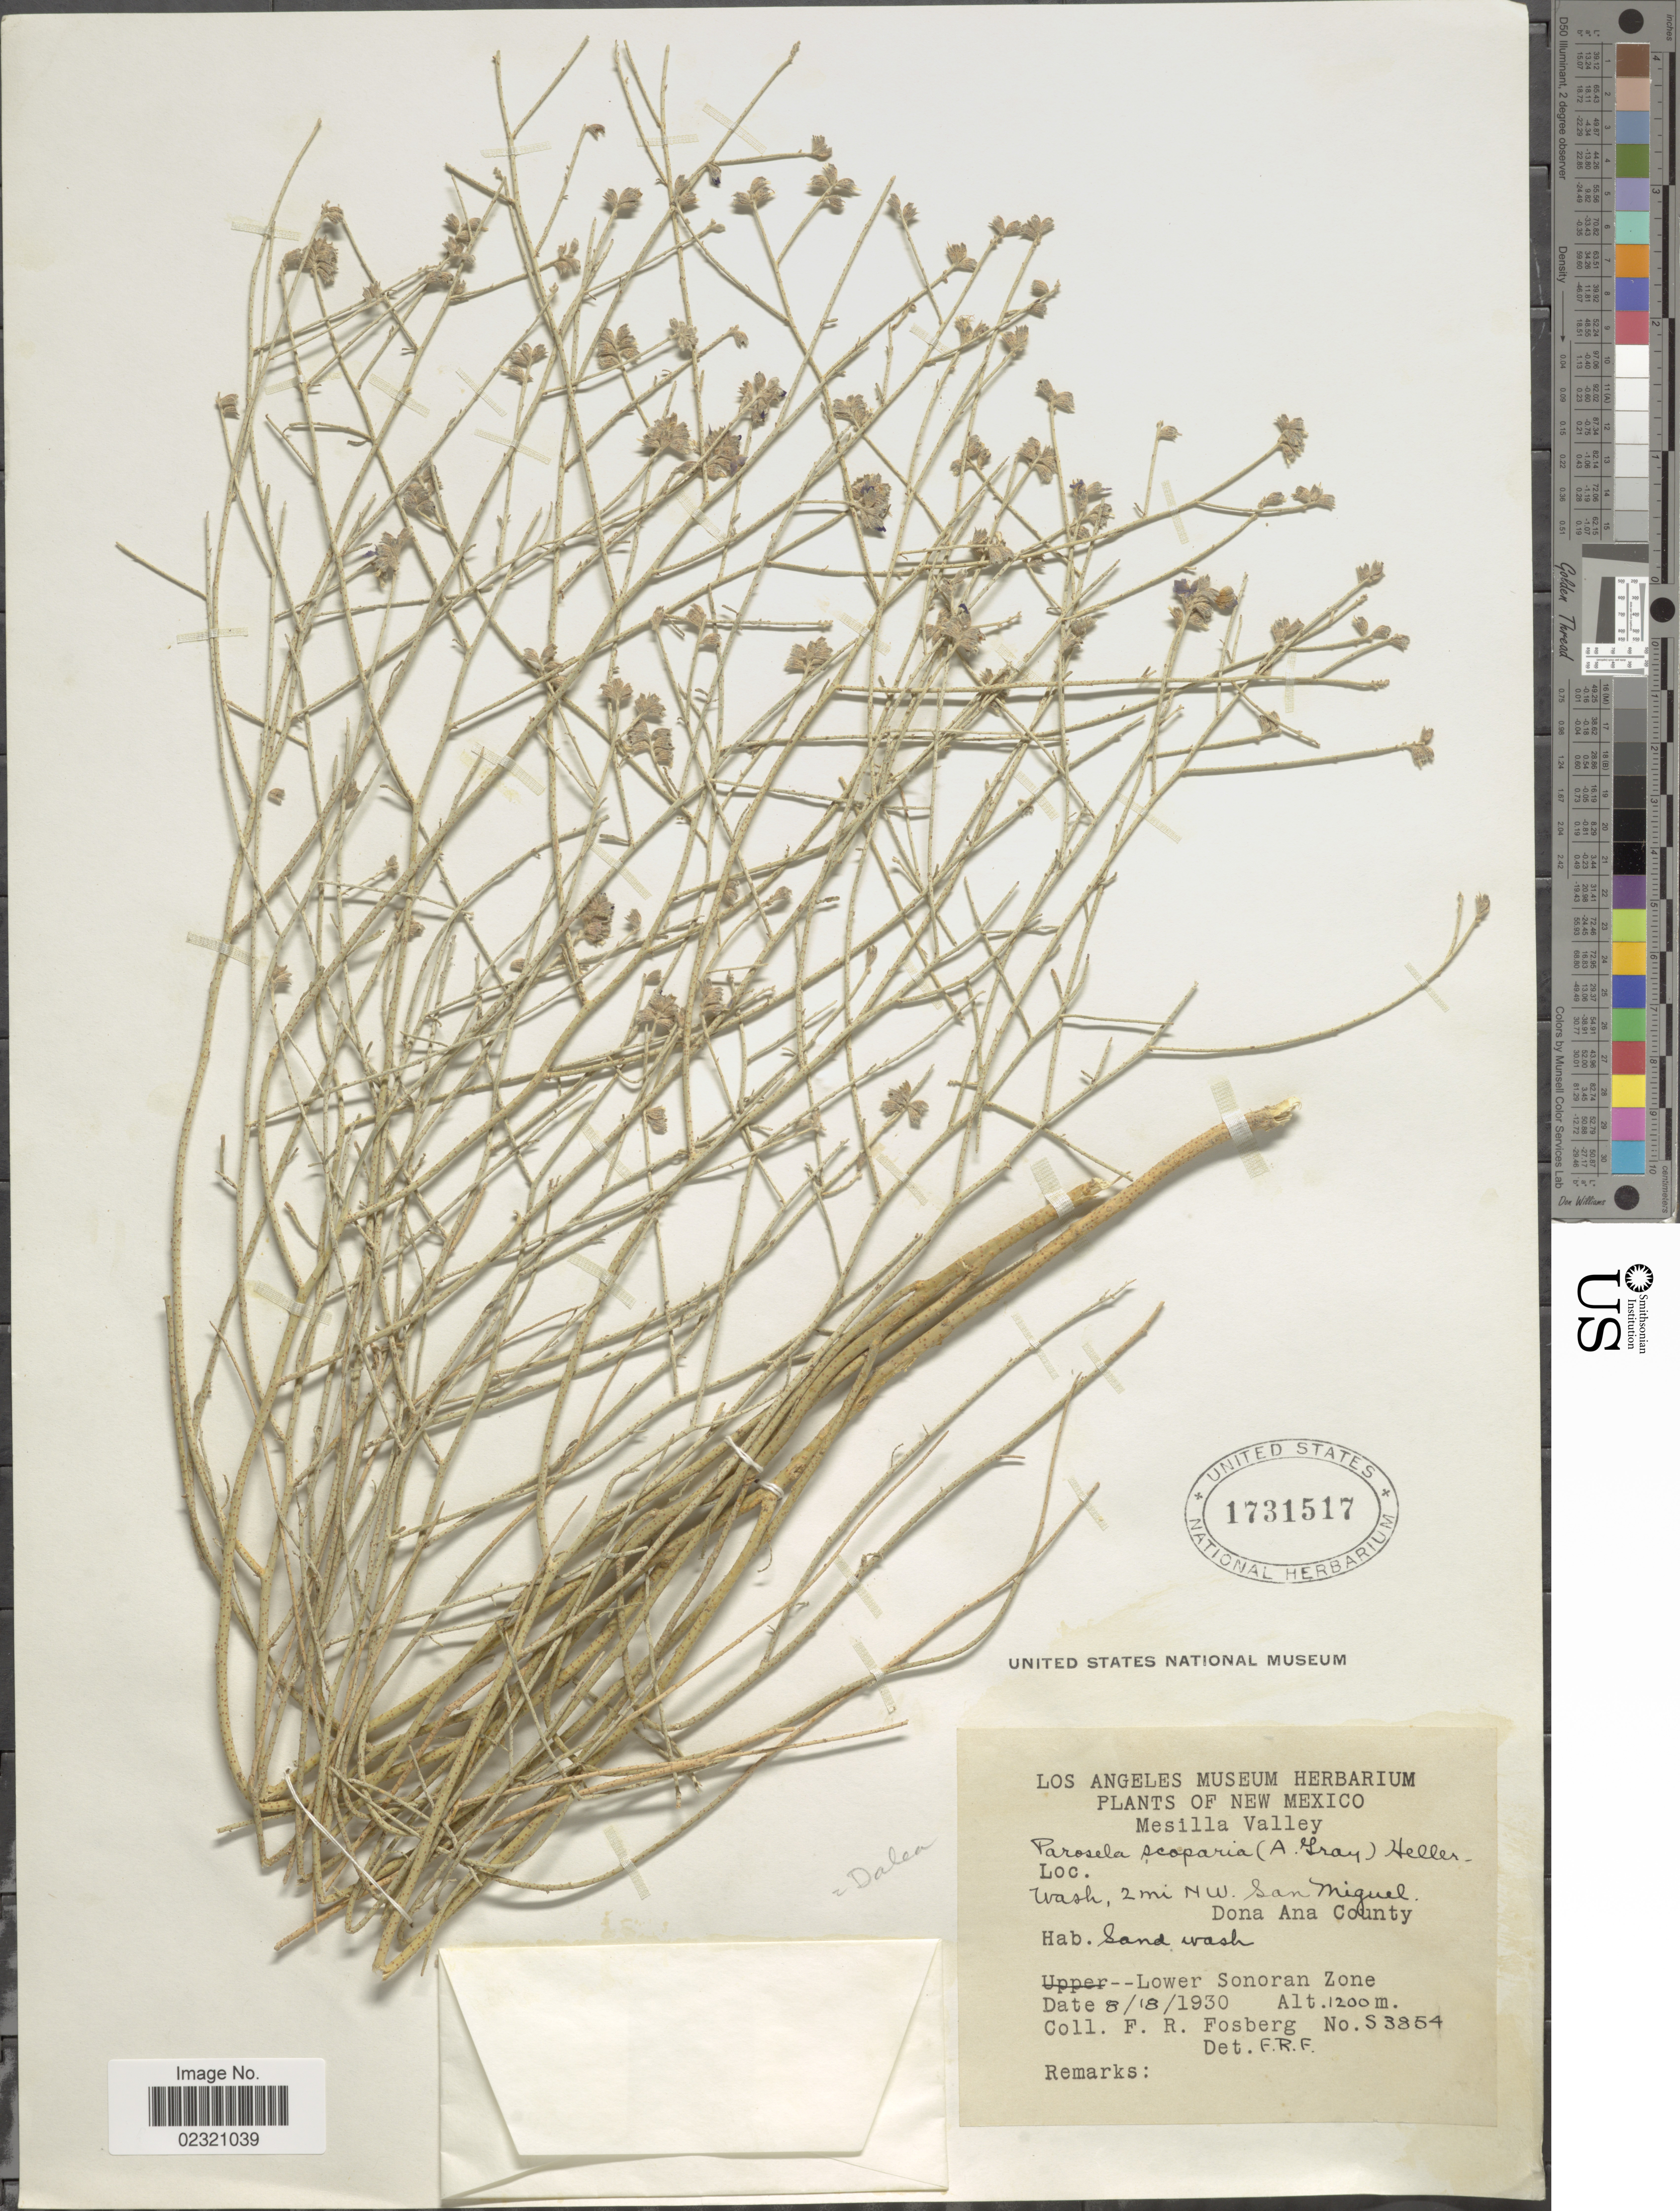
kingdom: Plantae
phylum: Tracheophyta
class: Magnoliopsida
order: Fabales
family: Fabaceae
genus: Psorothamnus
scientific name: Psorothamnus scoparius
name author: (A. Gray) Rydb.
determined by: Strong, M. T., (US), Smithsonian Institution - National Museum of Natural History (UNITED STATES)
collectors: F. R. Fosberg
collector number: S 3854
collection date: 1930-08-18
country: United States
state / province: New Mexico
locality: Mesilla Valley, Lower Sonoran Zone, Wash 2 mi NW San Miguel Dona Ana County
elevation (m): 1200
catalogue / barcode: US 1731517